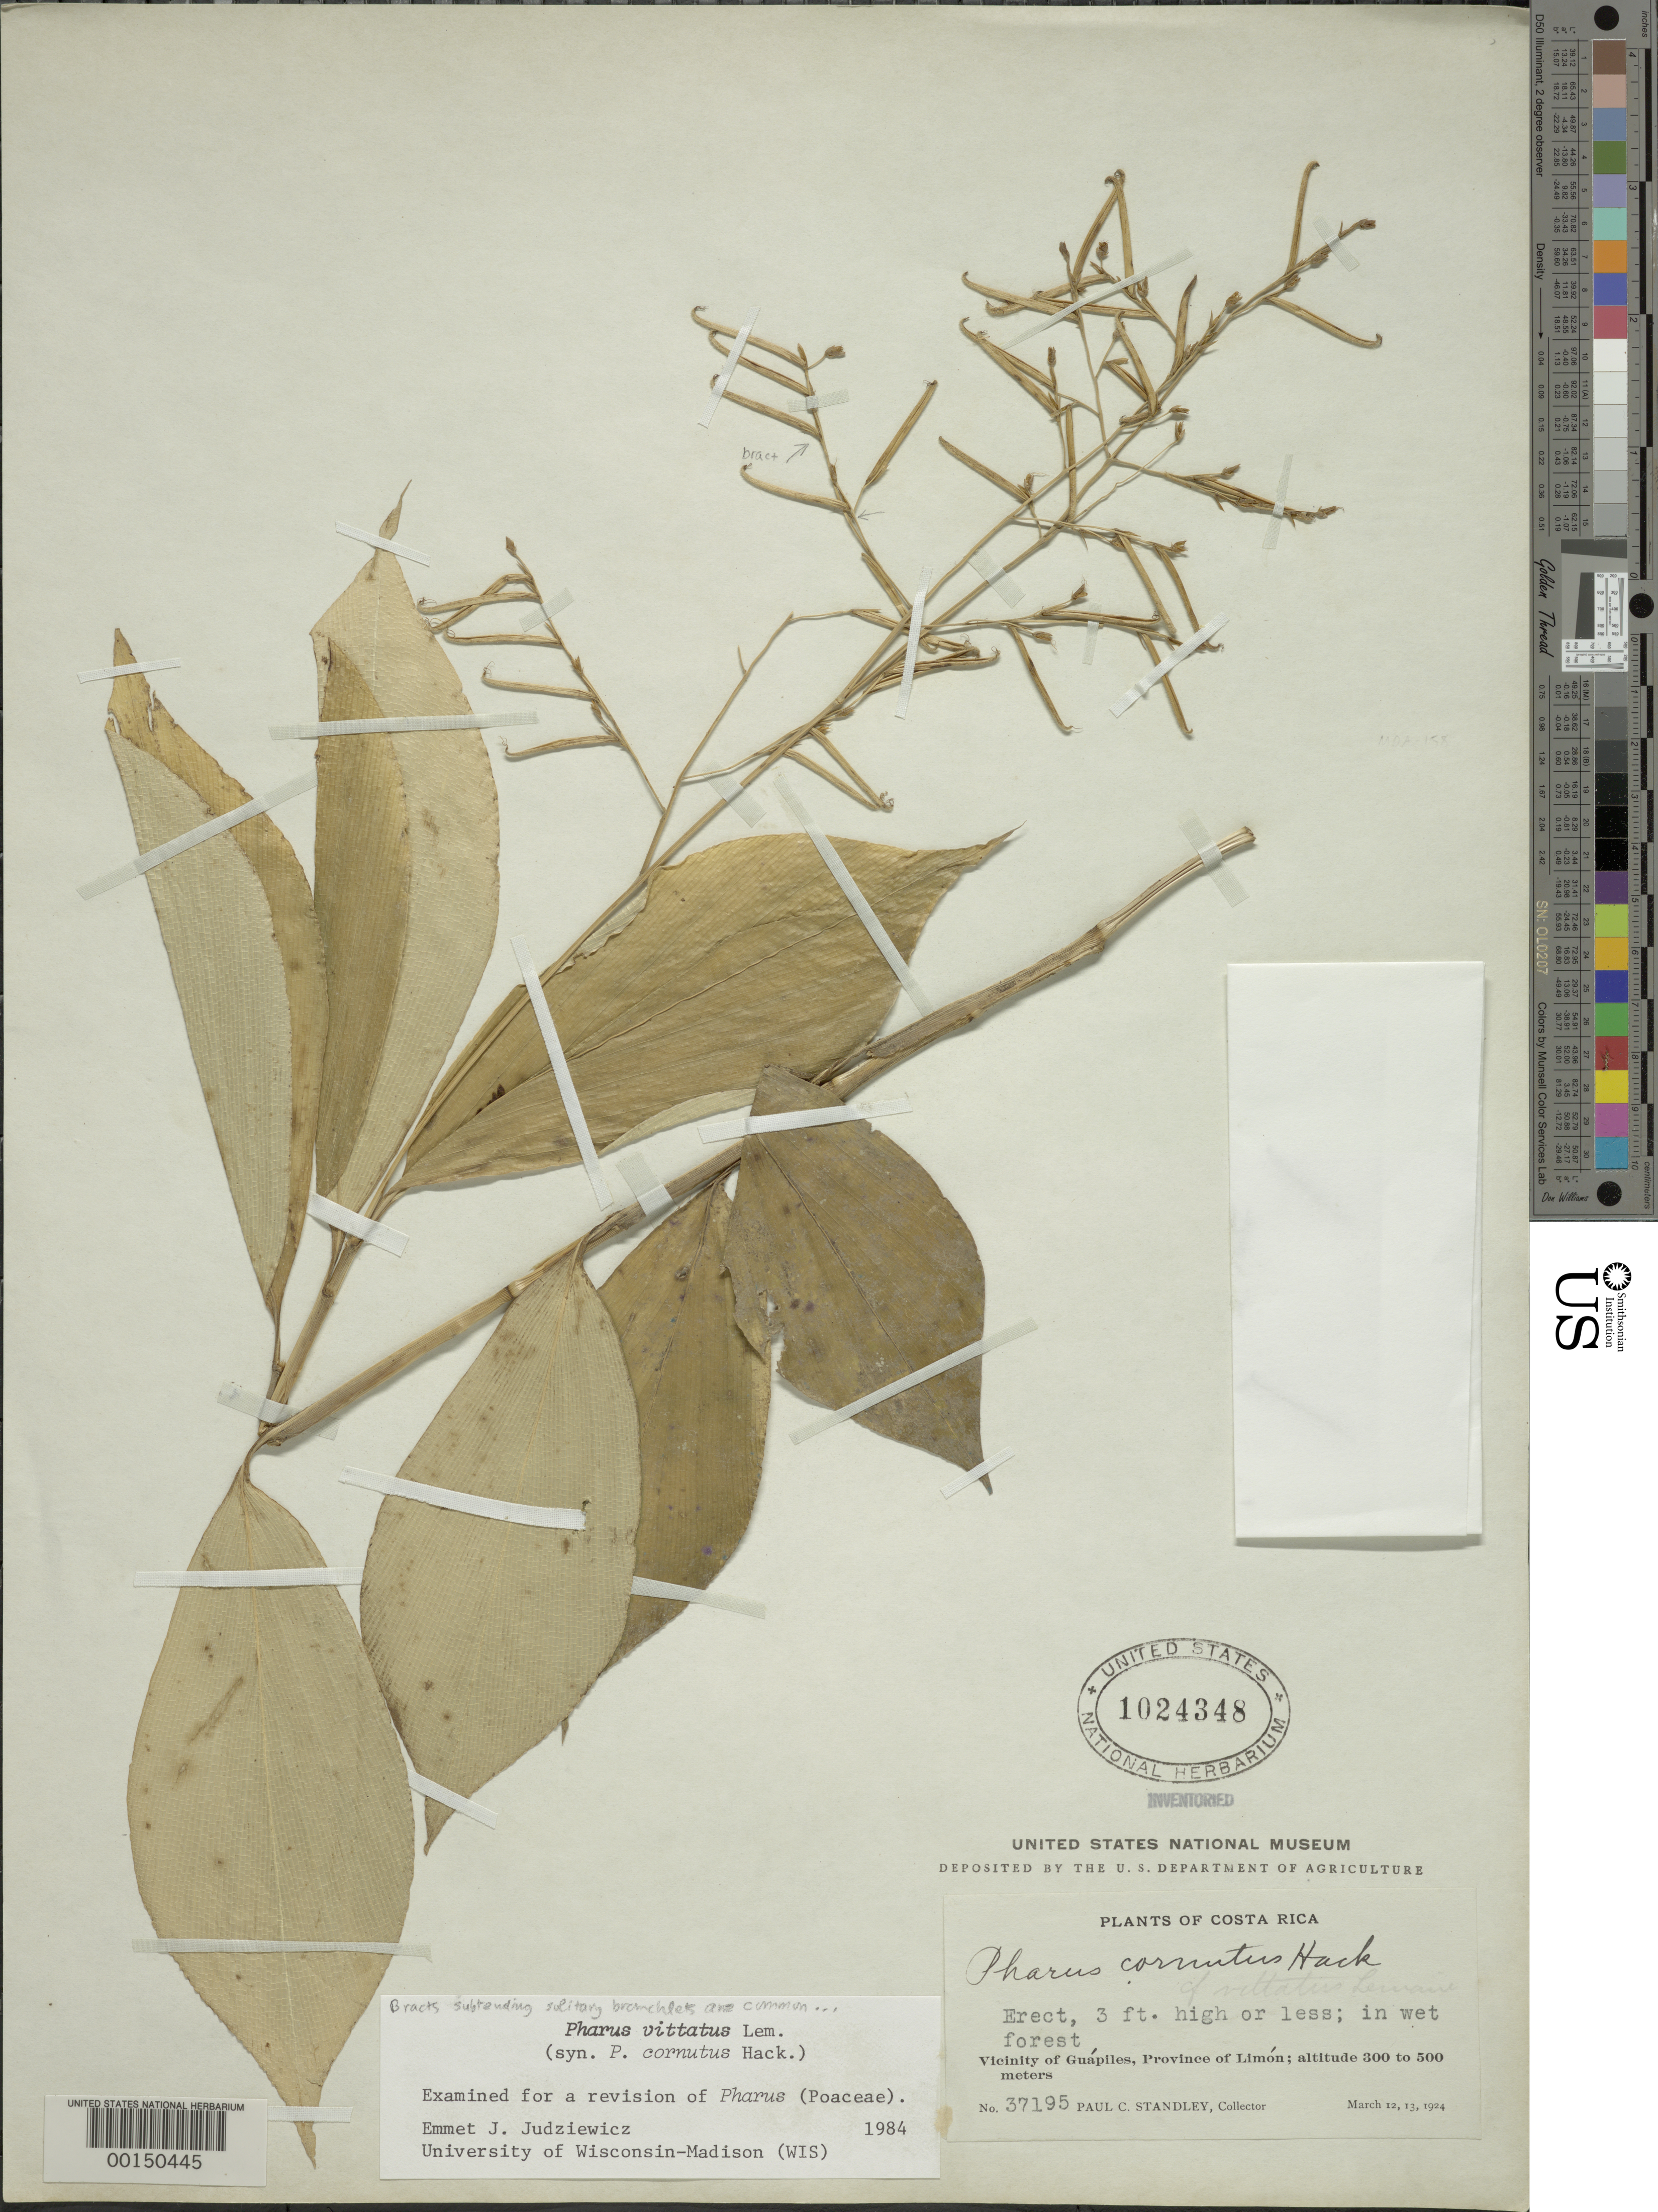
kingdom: Plantae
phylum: Tracheophyta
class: Liliopsida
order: Poales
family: Poaceae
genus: Pharus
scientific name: Pharus vittatus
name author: Lem.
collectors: P. C. Standley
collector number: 37195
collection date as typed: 12 Mar 1924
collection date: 1924-03-12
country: Costa Rica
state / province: Limón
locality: Guapiles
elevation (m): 300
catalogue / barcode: US 1024348